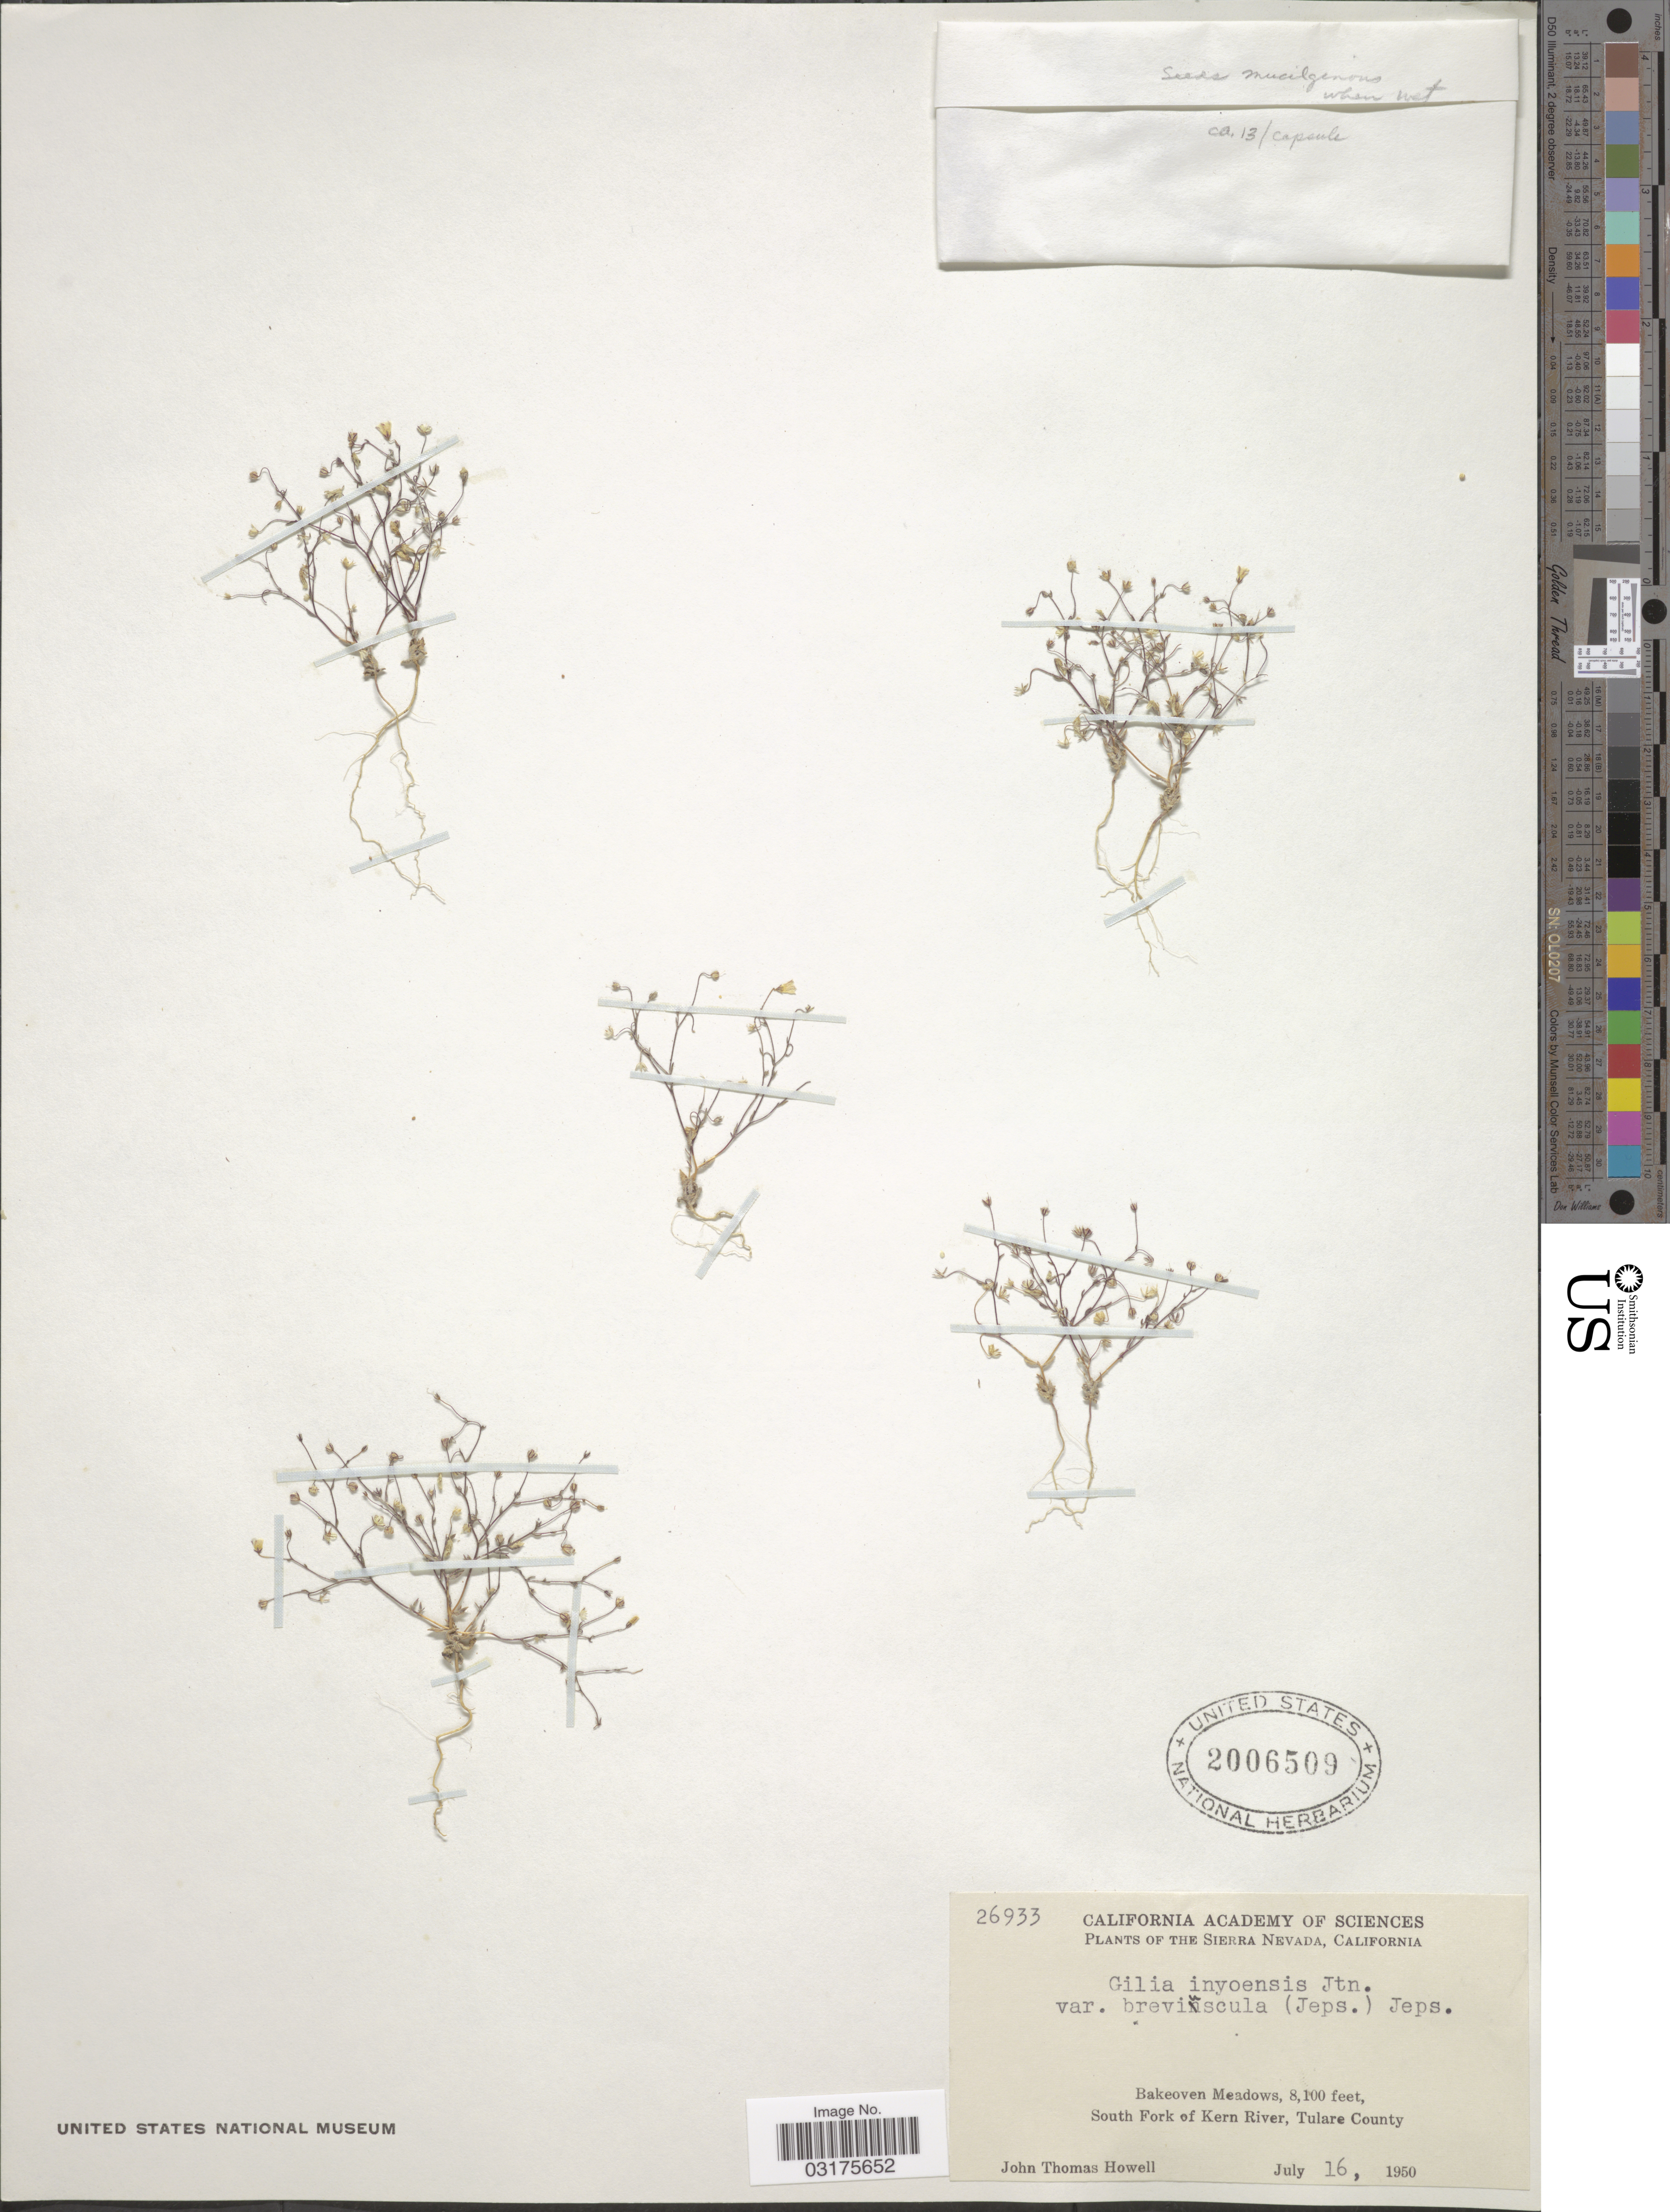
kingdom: Plantae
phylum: Tracheophyta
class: Magnoliopsida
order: Ericales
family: Polemoniaceae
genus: Linanthus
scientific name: Linanthus inyoensis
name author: (I.M. Johnst.) J.M. Porter & L.A. Johnson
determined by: Strong, Mark T., (BOT), Smithsonian Institution - National Museum of Natural History (UNITED STATES)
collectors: J. T. Howell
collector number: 26933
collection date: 1950-07-16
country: United States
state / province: California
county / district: Tulare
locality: The Sierra Nevada, Bakeoven Meadows, South Fork of Kern River, Tulare County.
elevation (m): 2469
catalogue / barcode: US 2006509